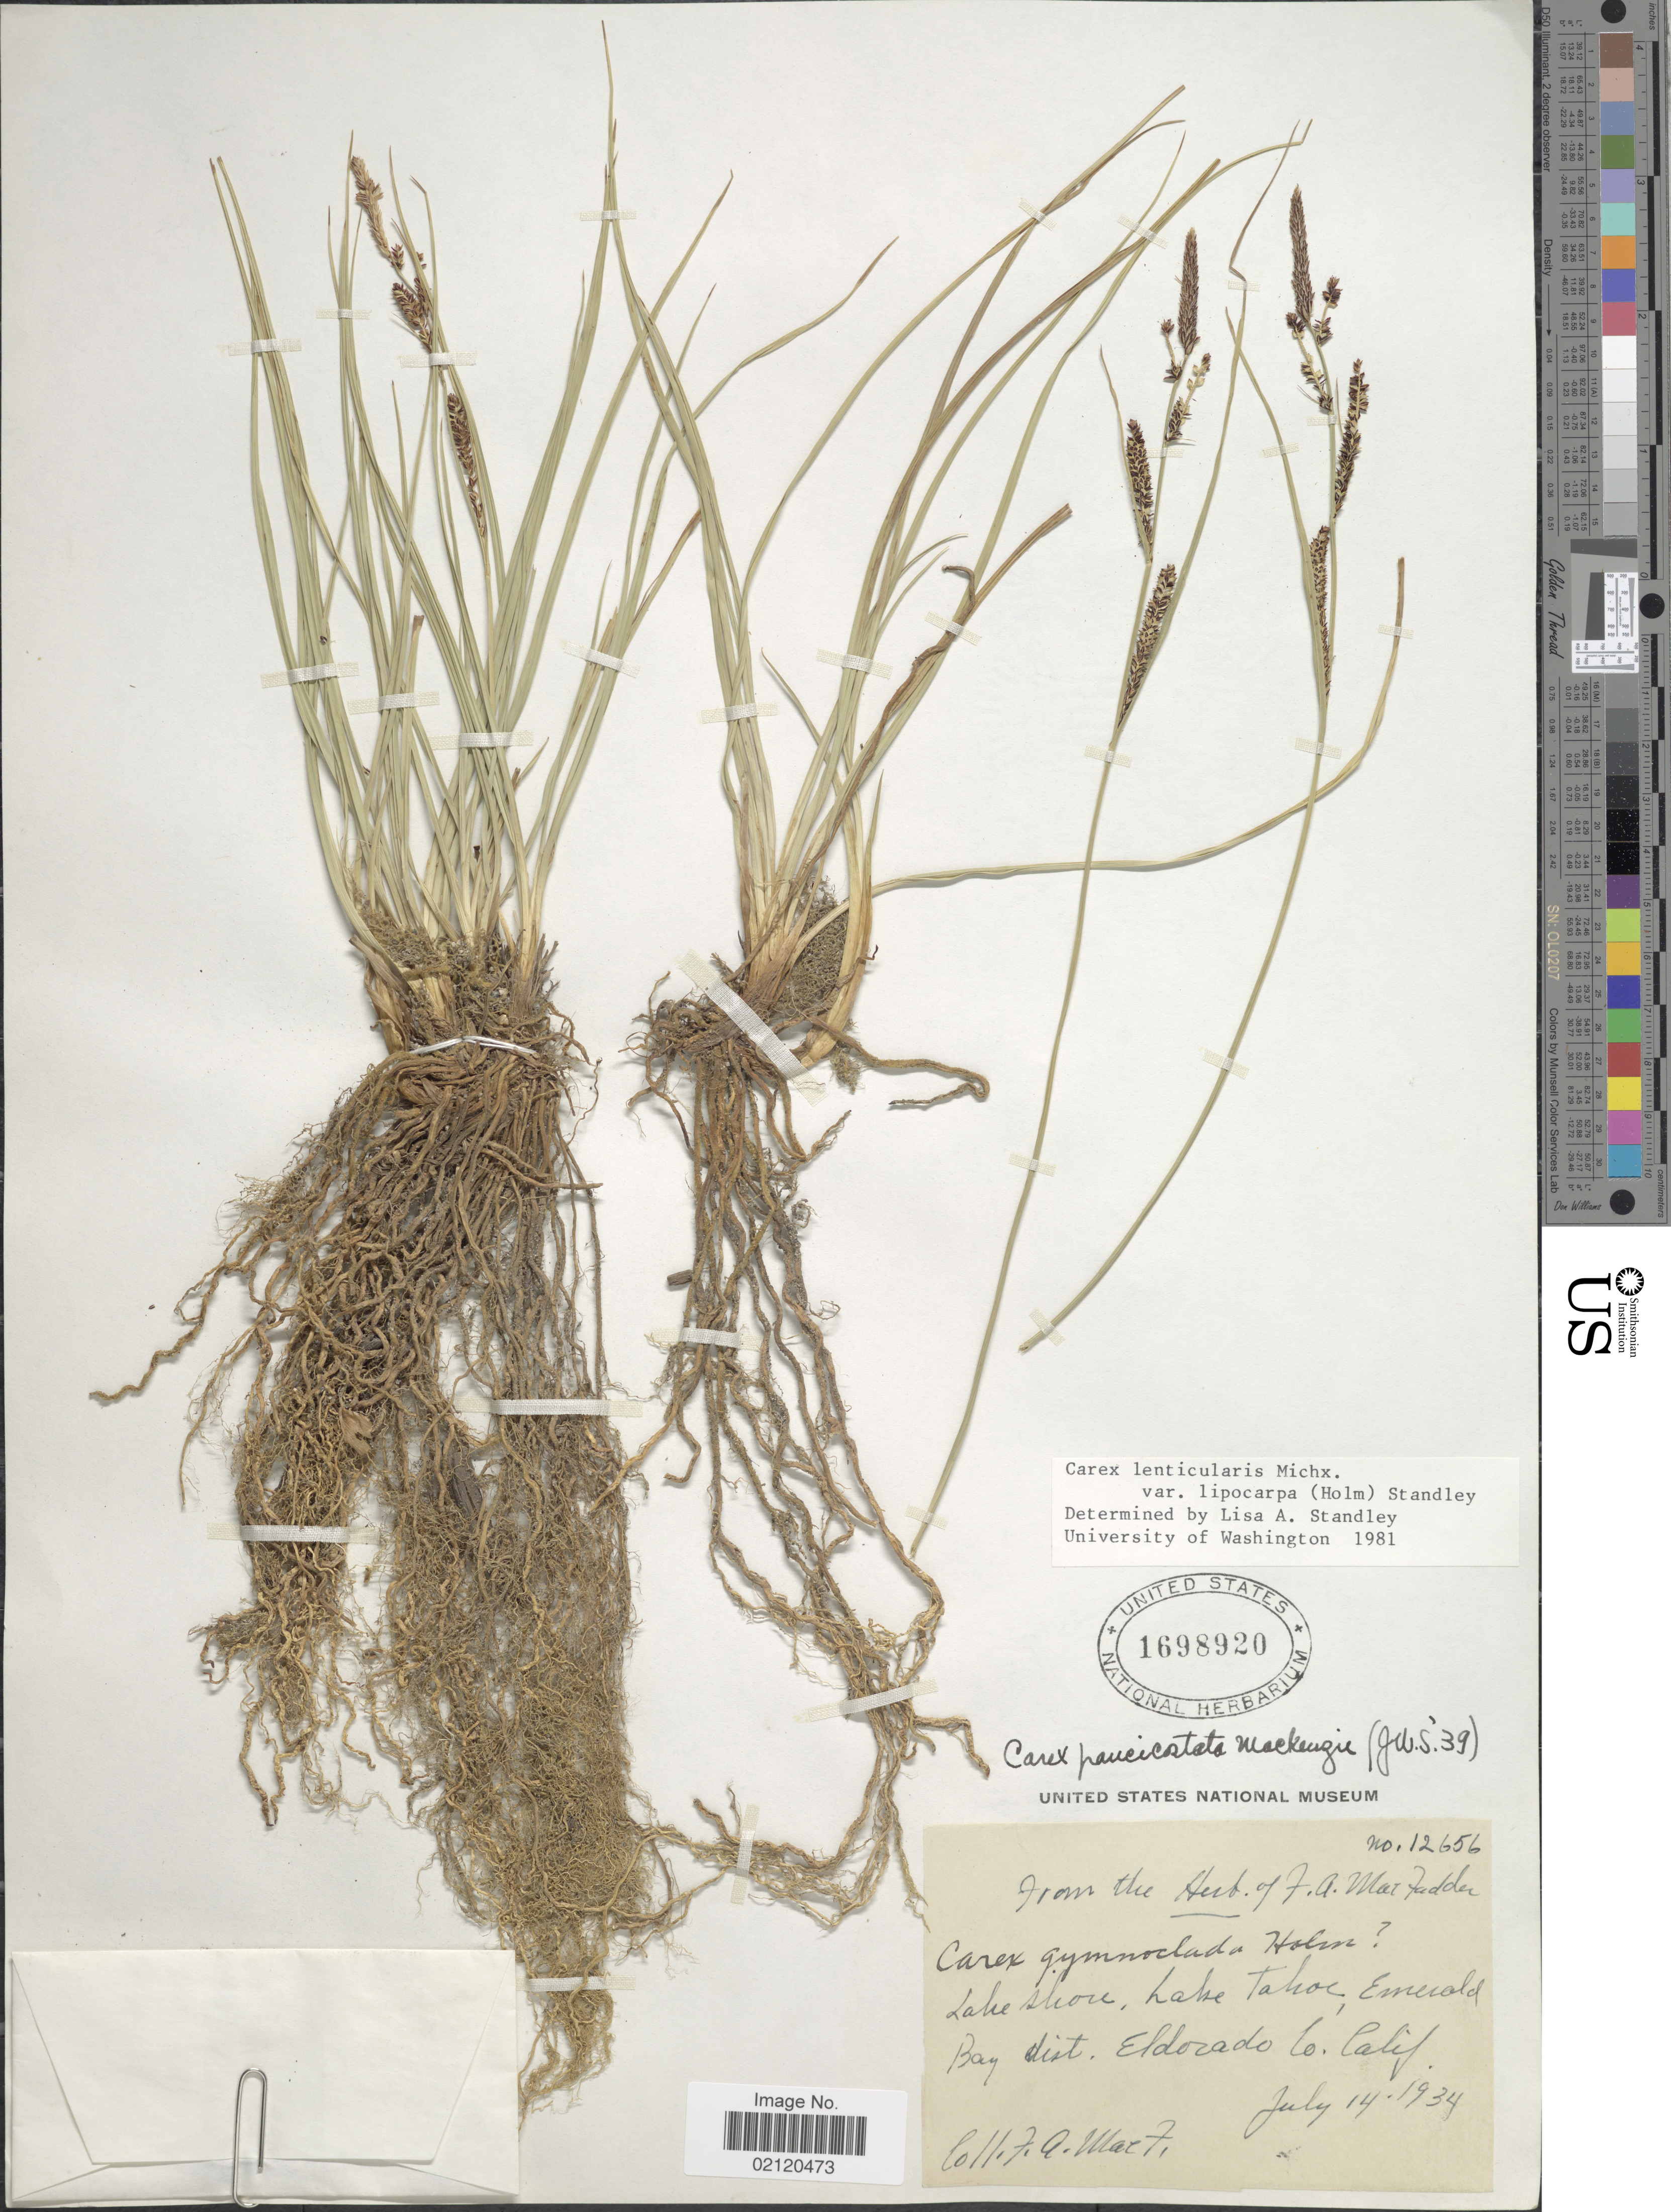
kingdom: Plantae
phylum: Tracheophyta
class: Liliopsida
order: Poales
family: Cyperaceae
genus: Carex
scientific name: Carex kelloggii var. kelloggii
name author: W. Boott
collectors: F. MacFadden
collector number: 12656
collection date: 1934-07-14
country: United States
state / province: California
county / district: El Dorado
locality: Lake shore, Lake Tahoe, Emerald Bay, Dist. Eldorado Co., Calif.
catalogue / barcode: US 1698920